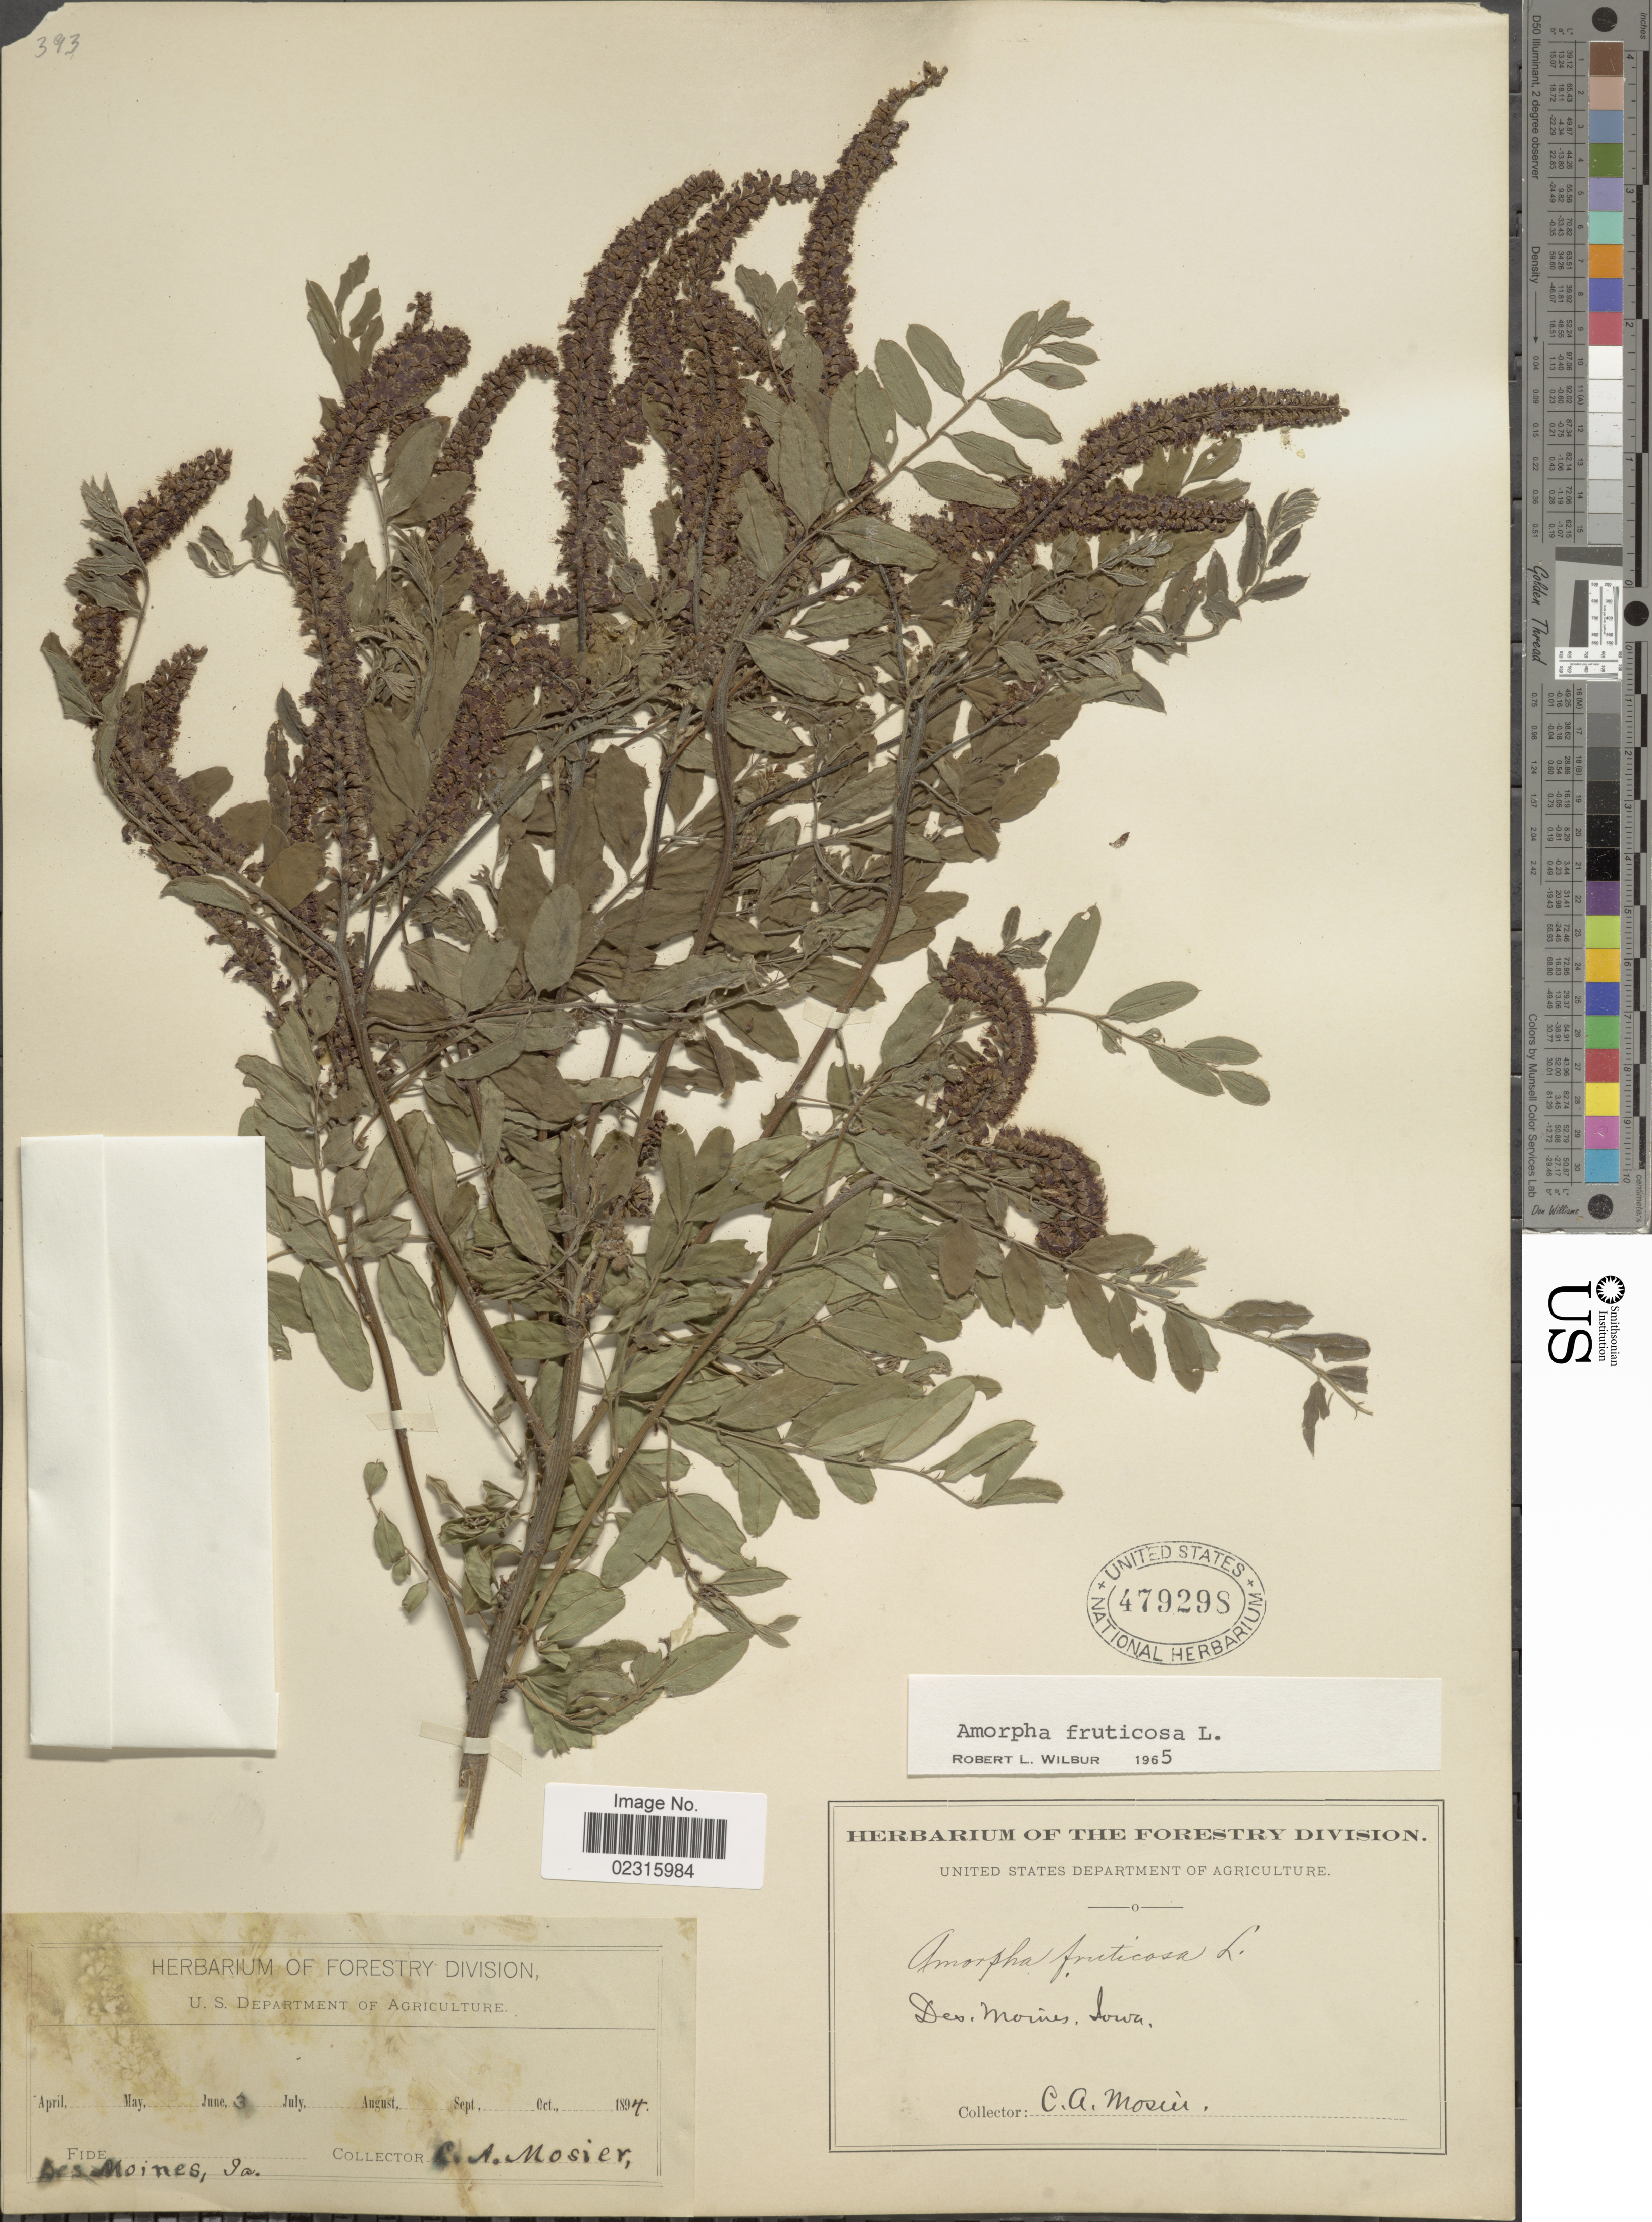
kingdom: Plantae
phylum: Tracheophyta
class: Magnoliopsida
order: Fabales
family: Fabaceae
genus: Amorpha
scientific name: Amorpha fruticosa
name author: L.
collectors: C. A. Mosier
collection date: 1894-06-03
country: United States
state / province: Iowa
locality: Des. Moines.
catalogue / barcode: US 479298